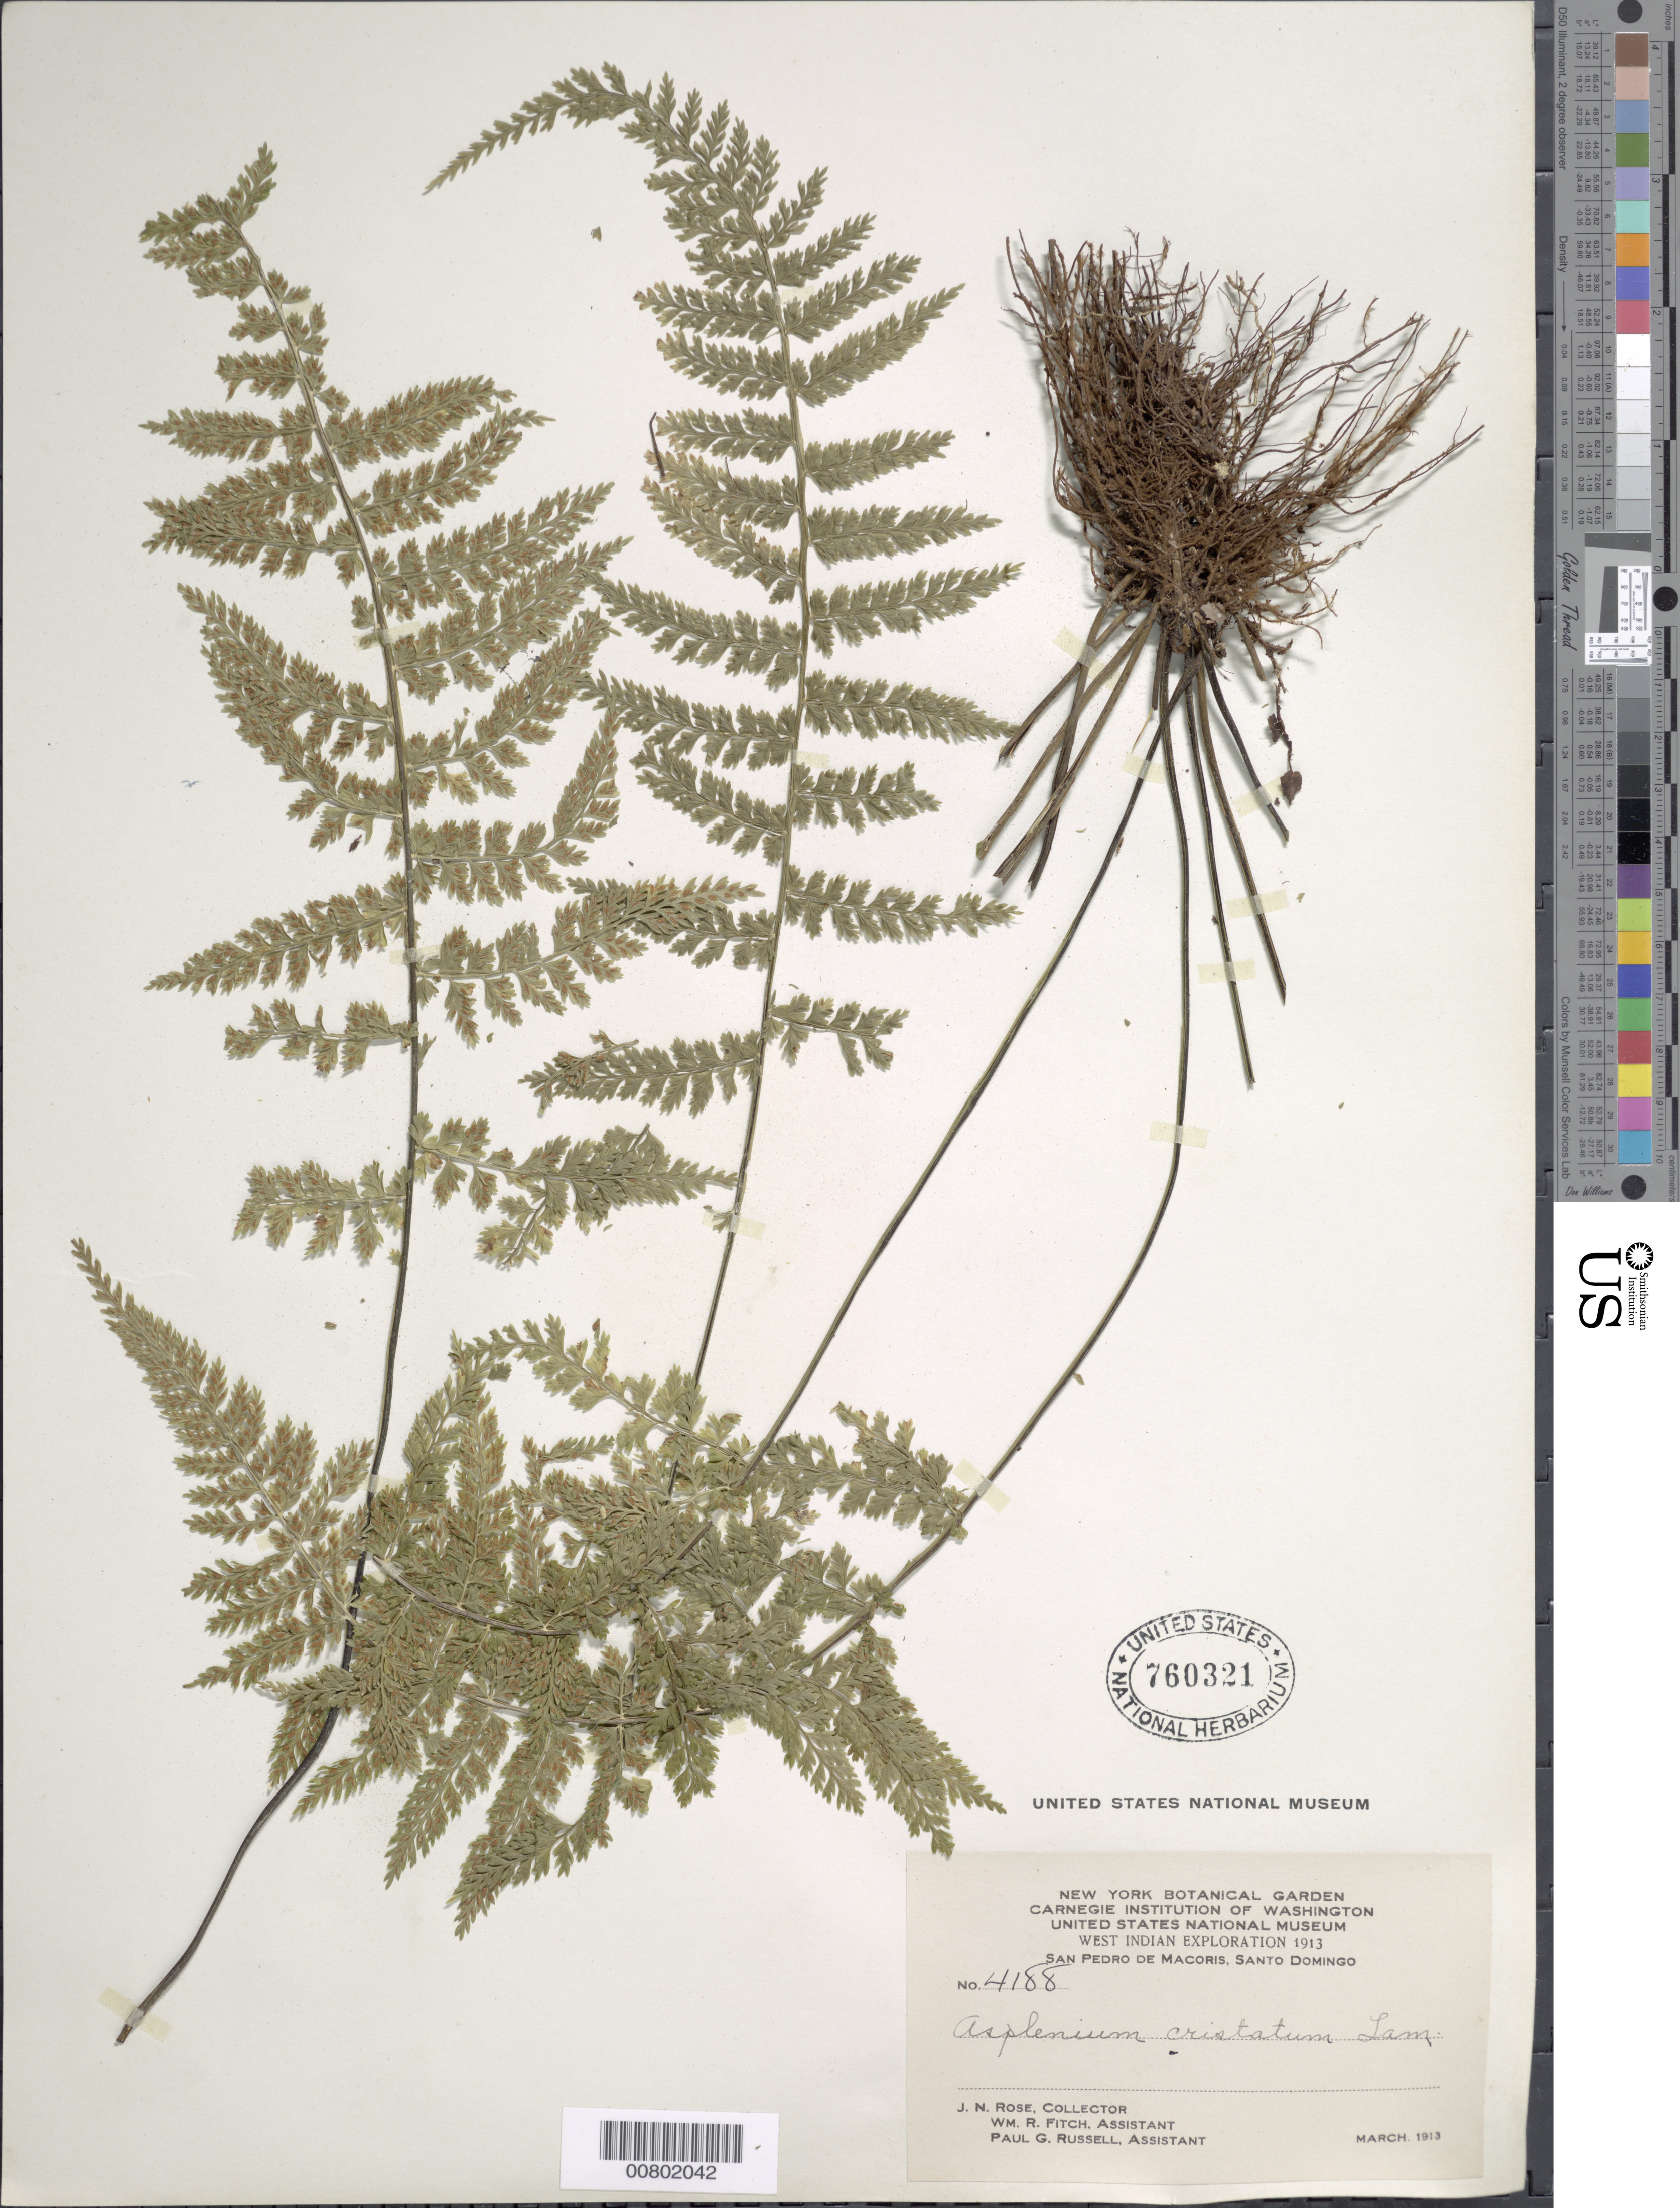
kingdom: Plantae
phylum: Tracheophyta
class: Polypodiopsida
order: Polypodiales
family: Aspleniaceae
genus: Asplenium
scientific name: Asplenium cristatum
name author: Lam.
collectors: J. N. Rose, W. R. Fitch & P. G. Russell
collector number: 4188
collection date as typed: Mar 1913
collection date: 1913-03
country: Dominican Republic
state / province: San Pedro de Macoris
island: Hispaniola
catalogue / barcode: US 760321